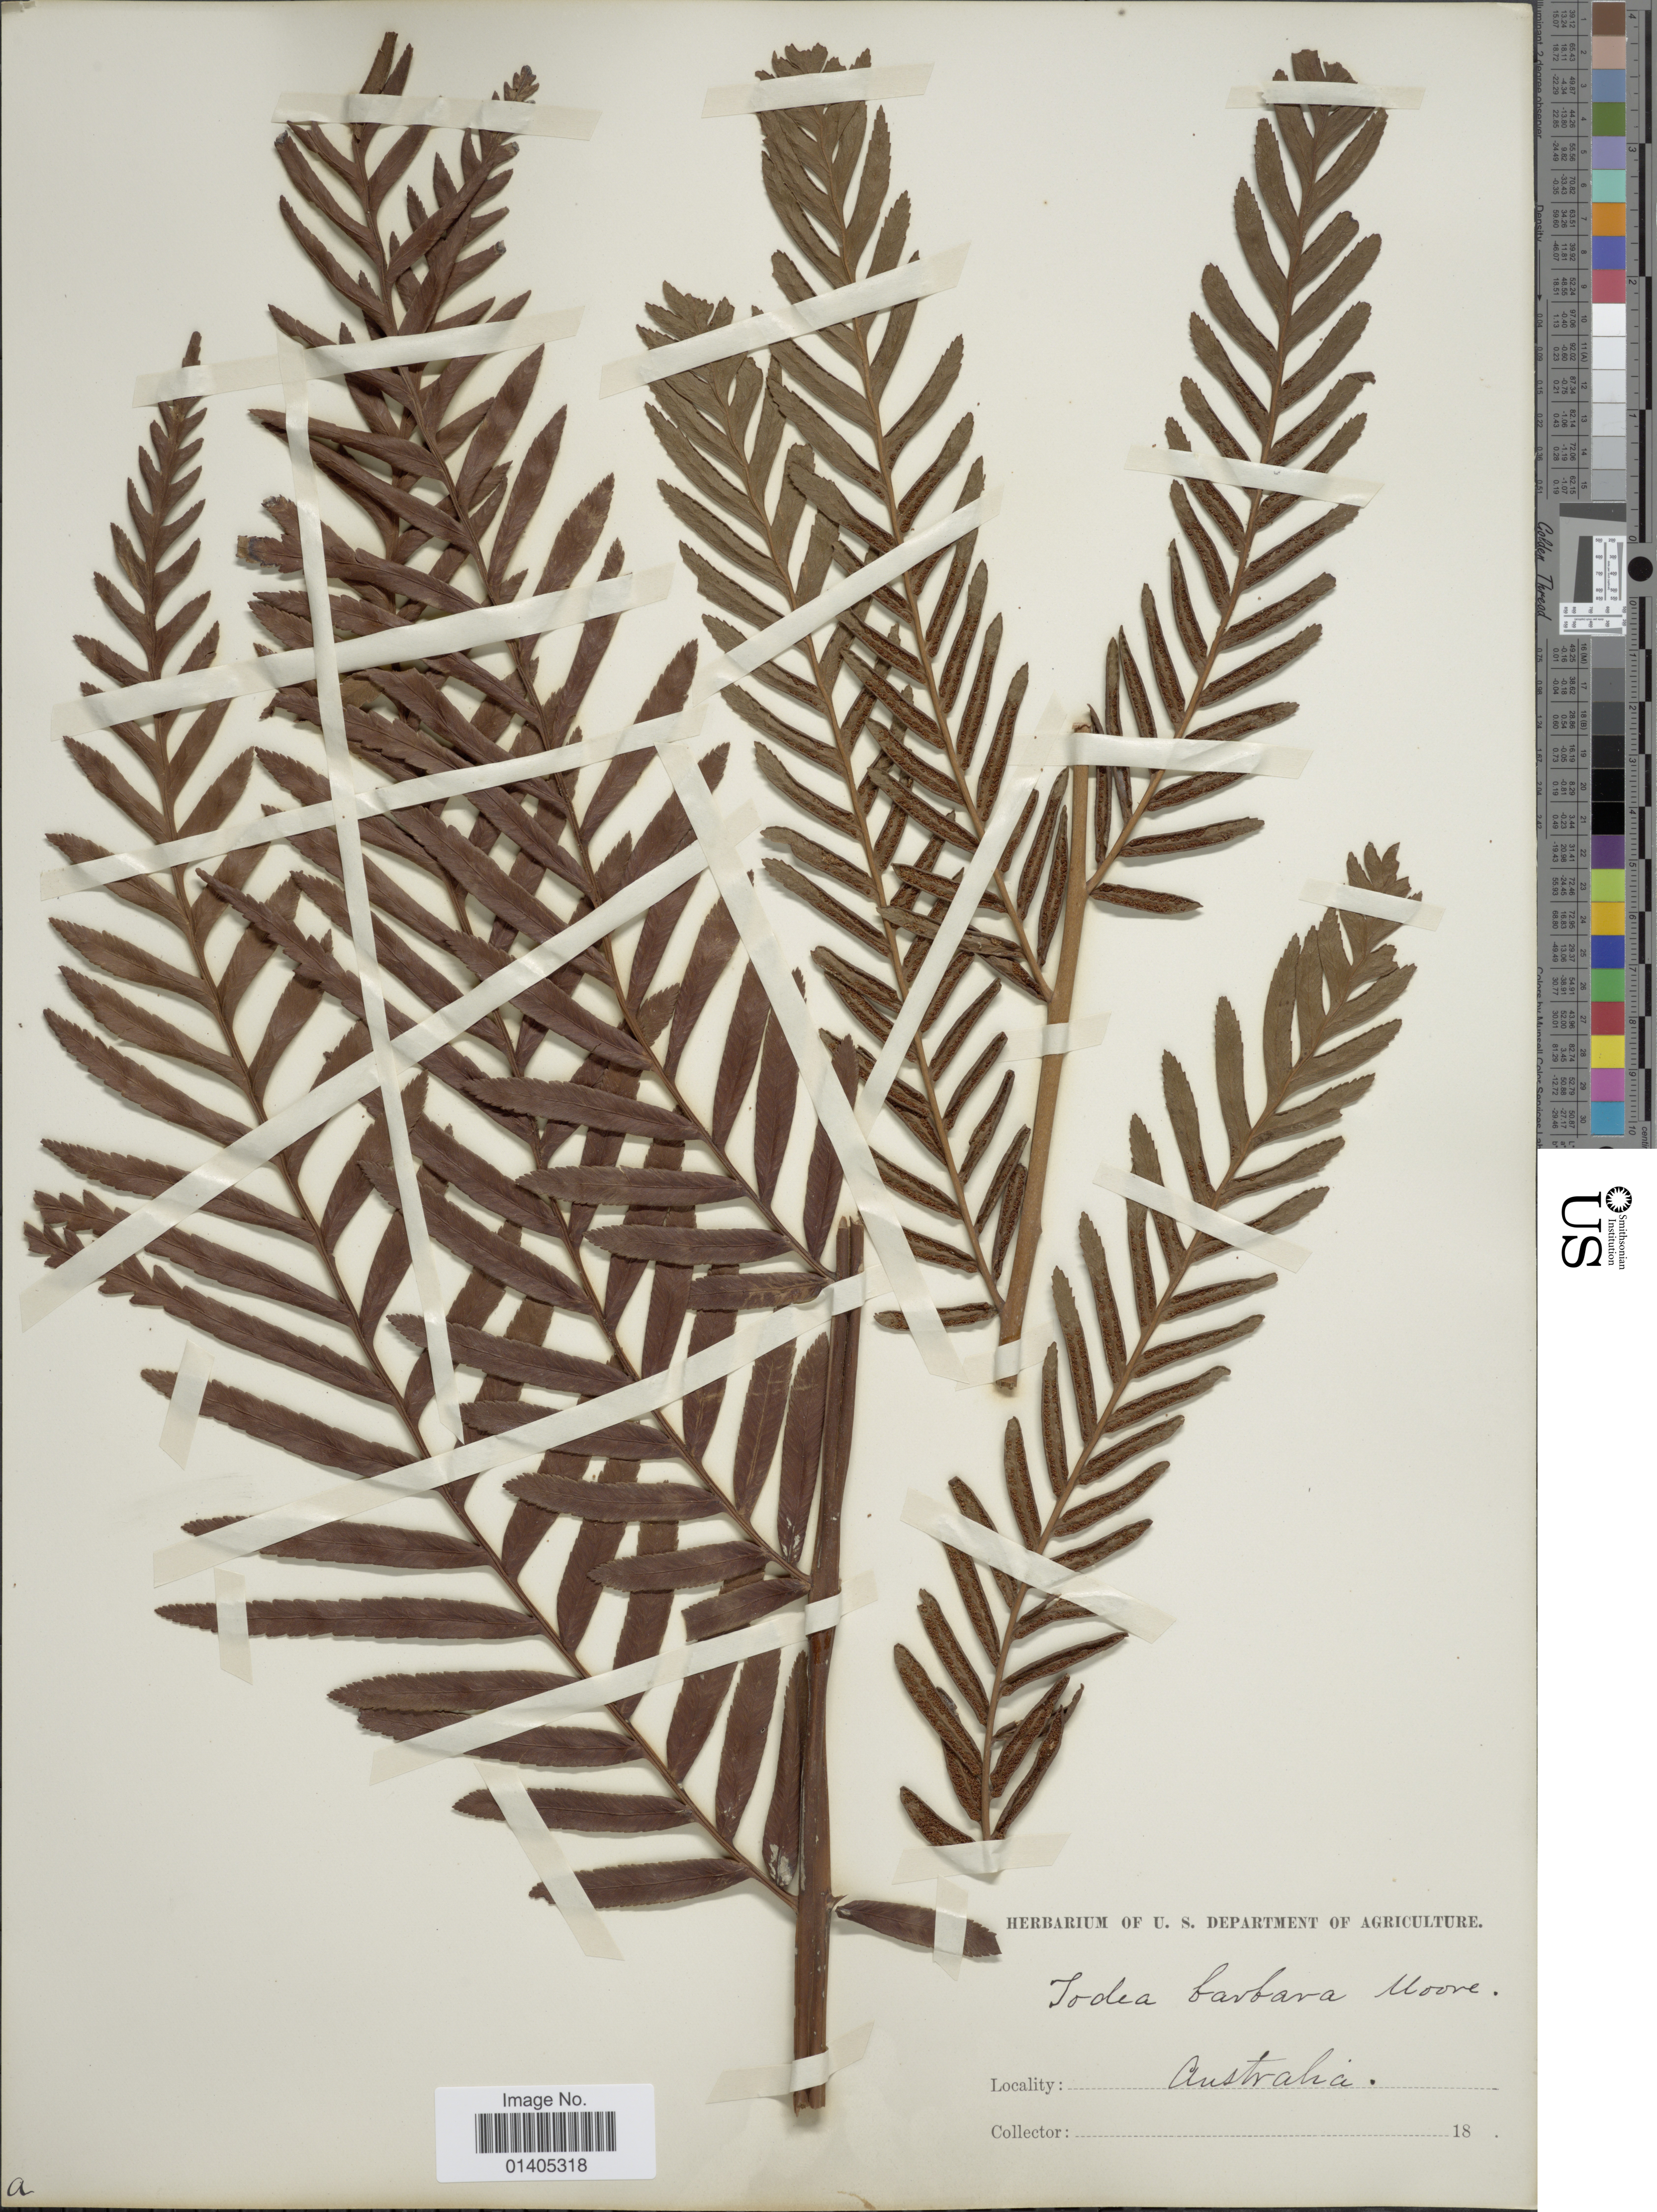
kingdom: Plantae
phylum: Tracheophyta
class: Polypodiopsida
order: Osmundales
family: Osmundaceae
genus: Todea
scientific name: Todea barbara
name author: T. Moore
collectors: Facchini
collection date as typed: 18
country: Australia